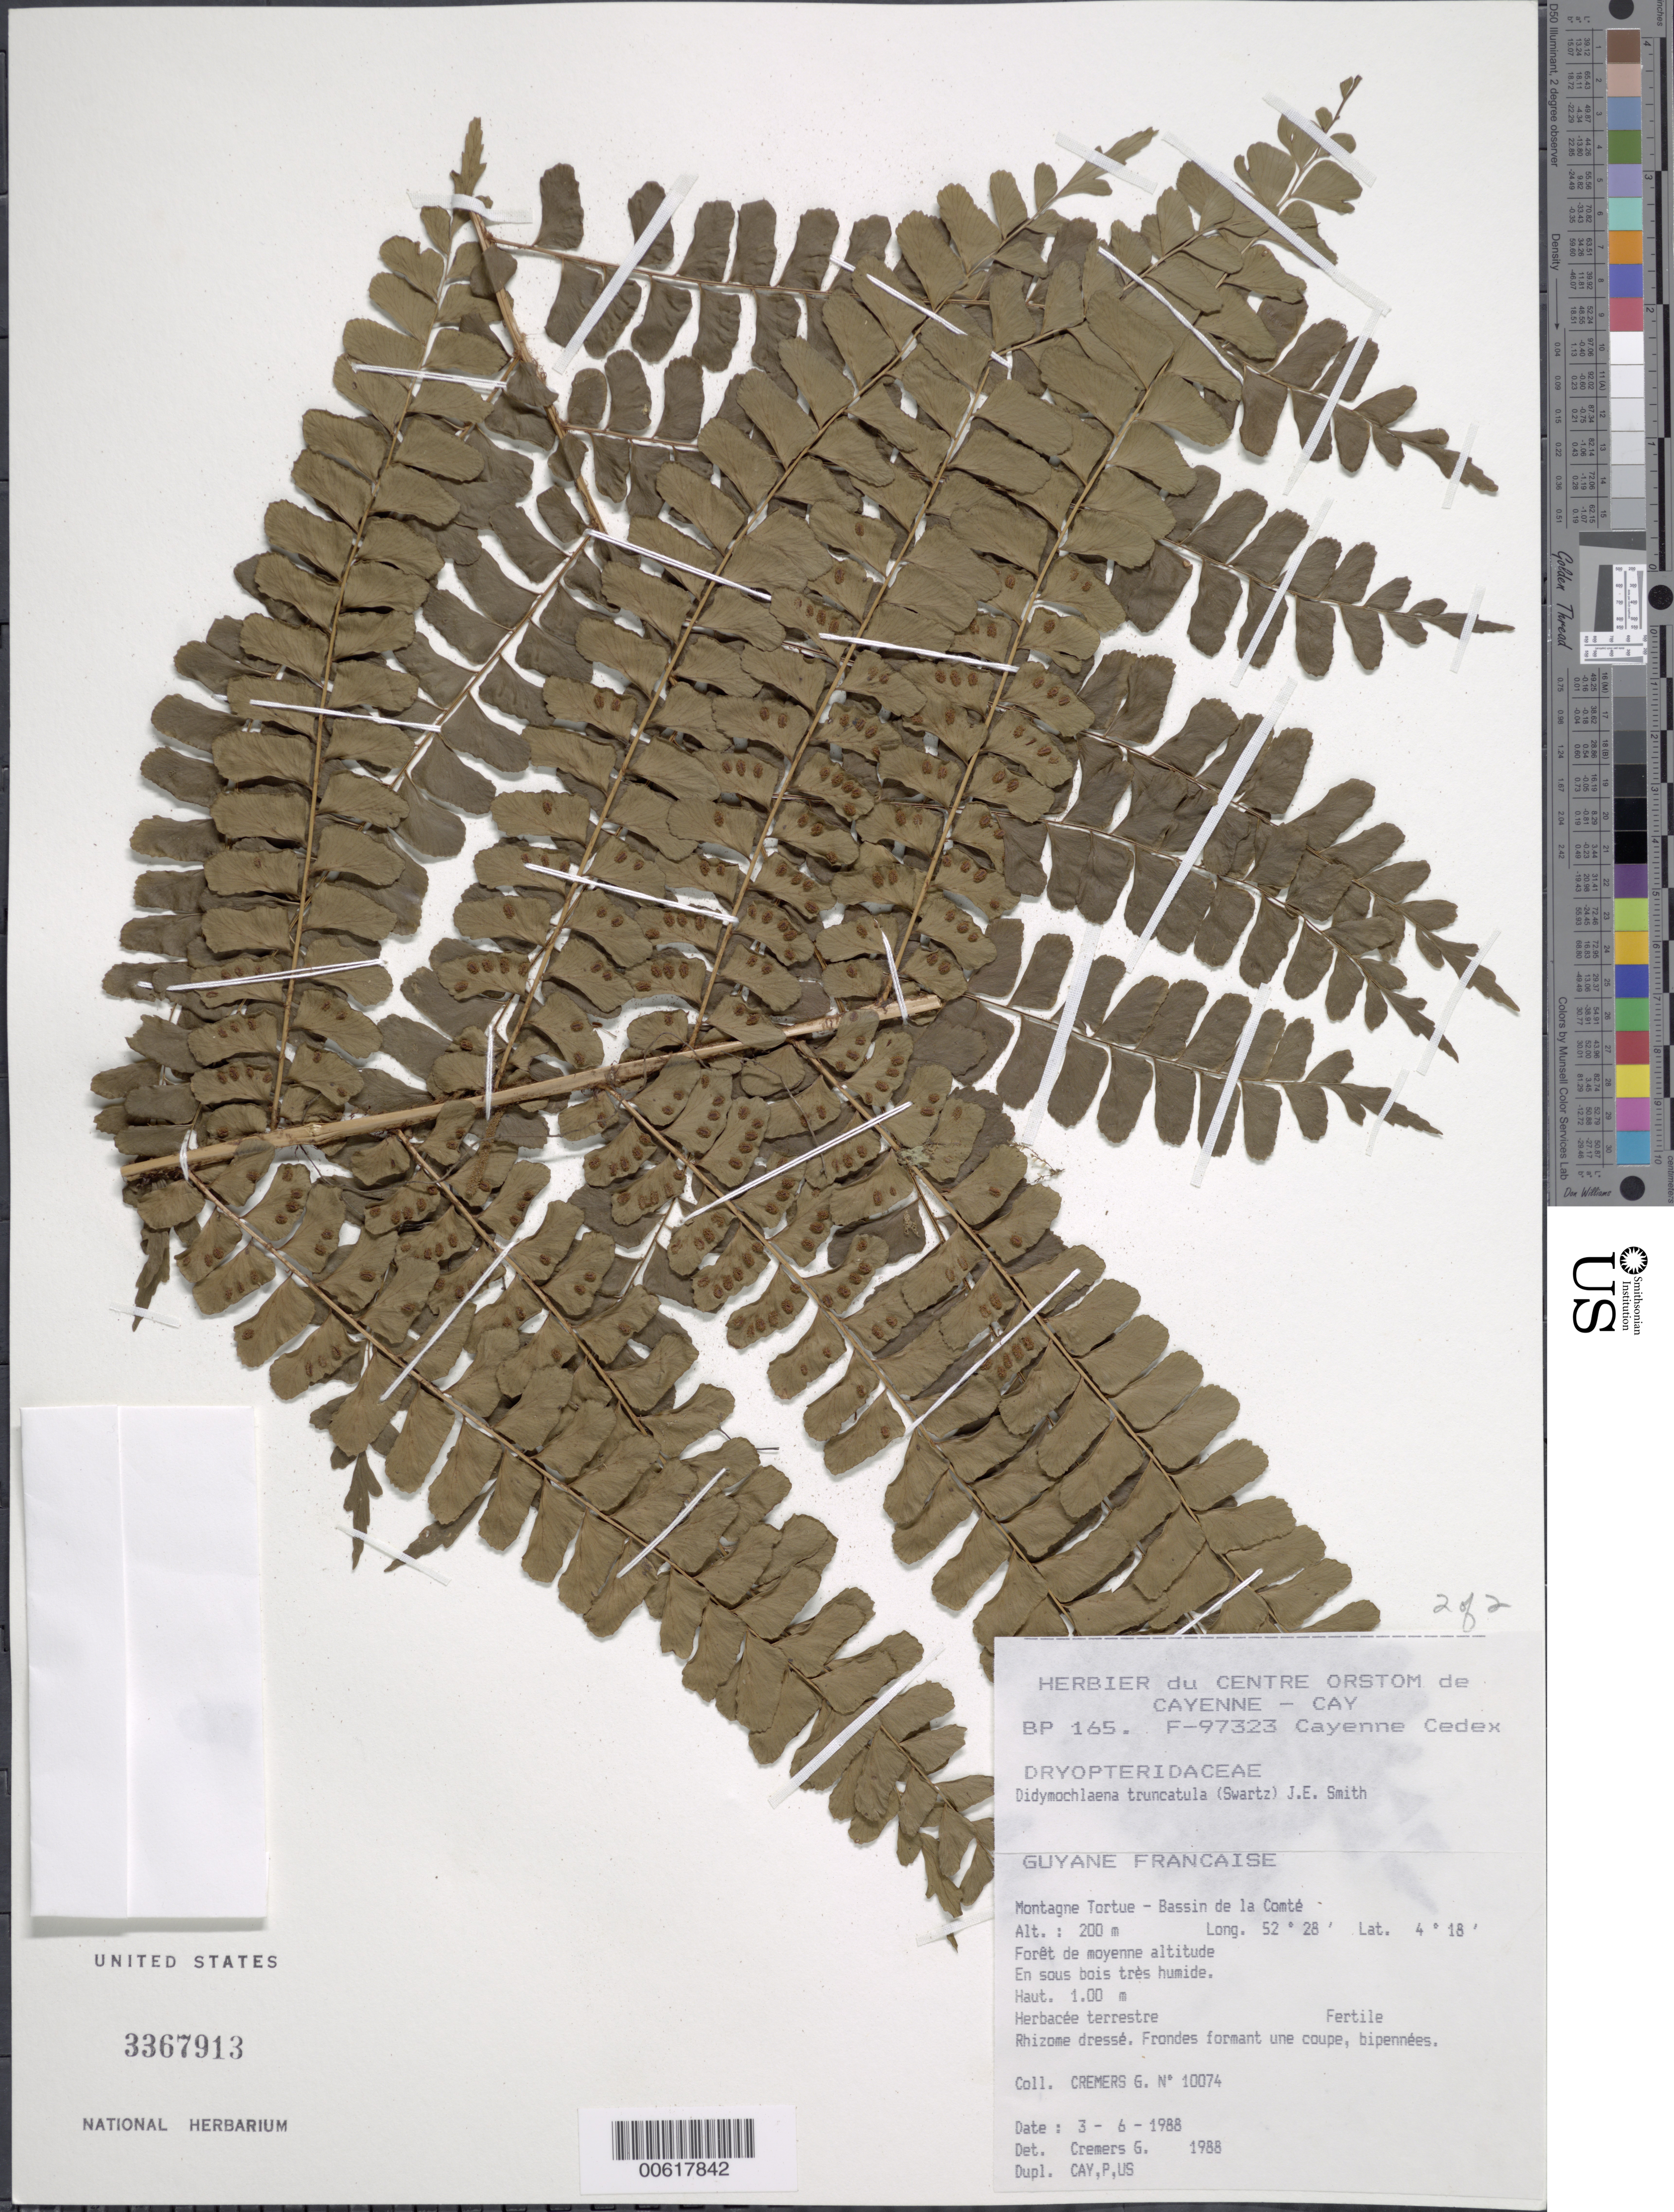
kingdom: Plantae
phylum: Tracheophyta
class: Polypodiopsida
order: Polypodiales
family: Didymochlaenaceae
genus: Didymochlaena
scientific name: Didymochlaena truncatula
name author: (Sw.) J. Sm.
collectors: G. Cremers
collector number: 10074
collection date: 1988-06-03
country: French Guiana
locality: Montagne Tortue - Bassin de la Comté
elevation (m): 200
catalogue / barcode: US 3367913